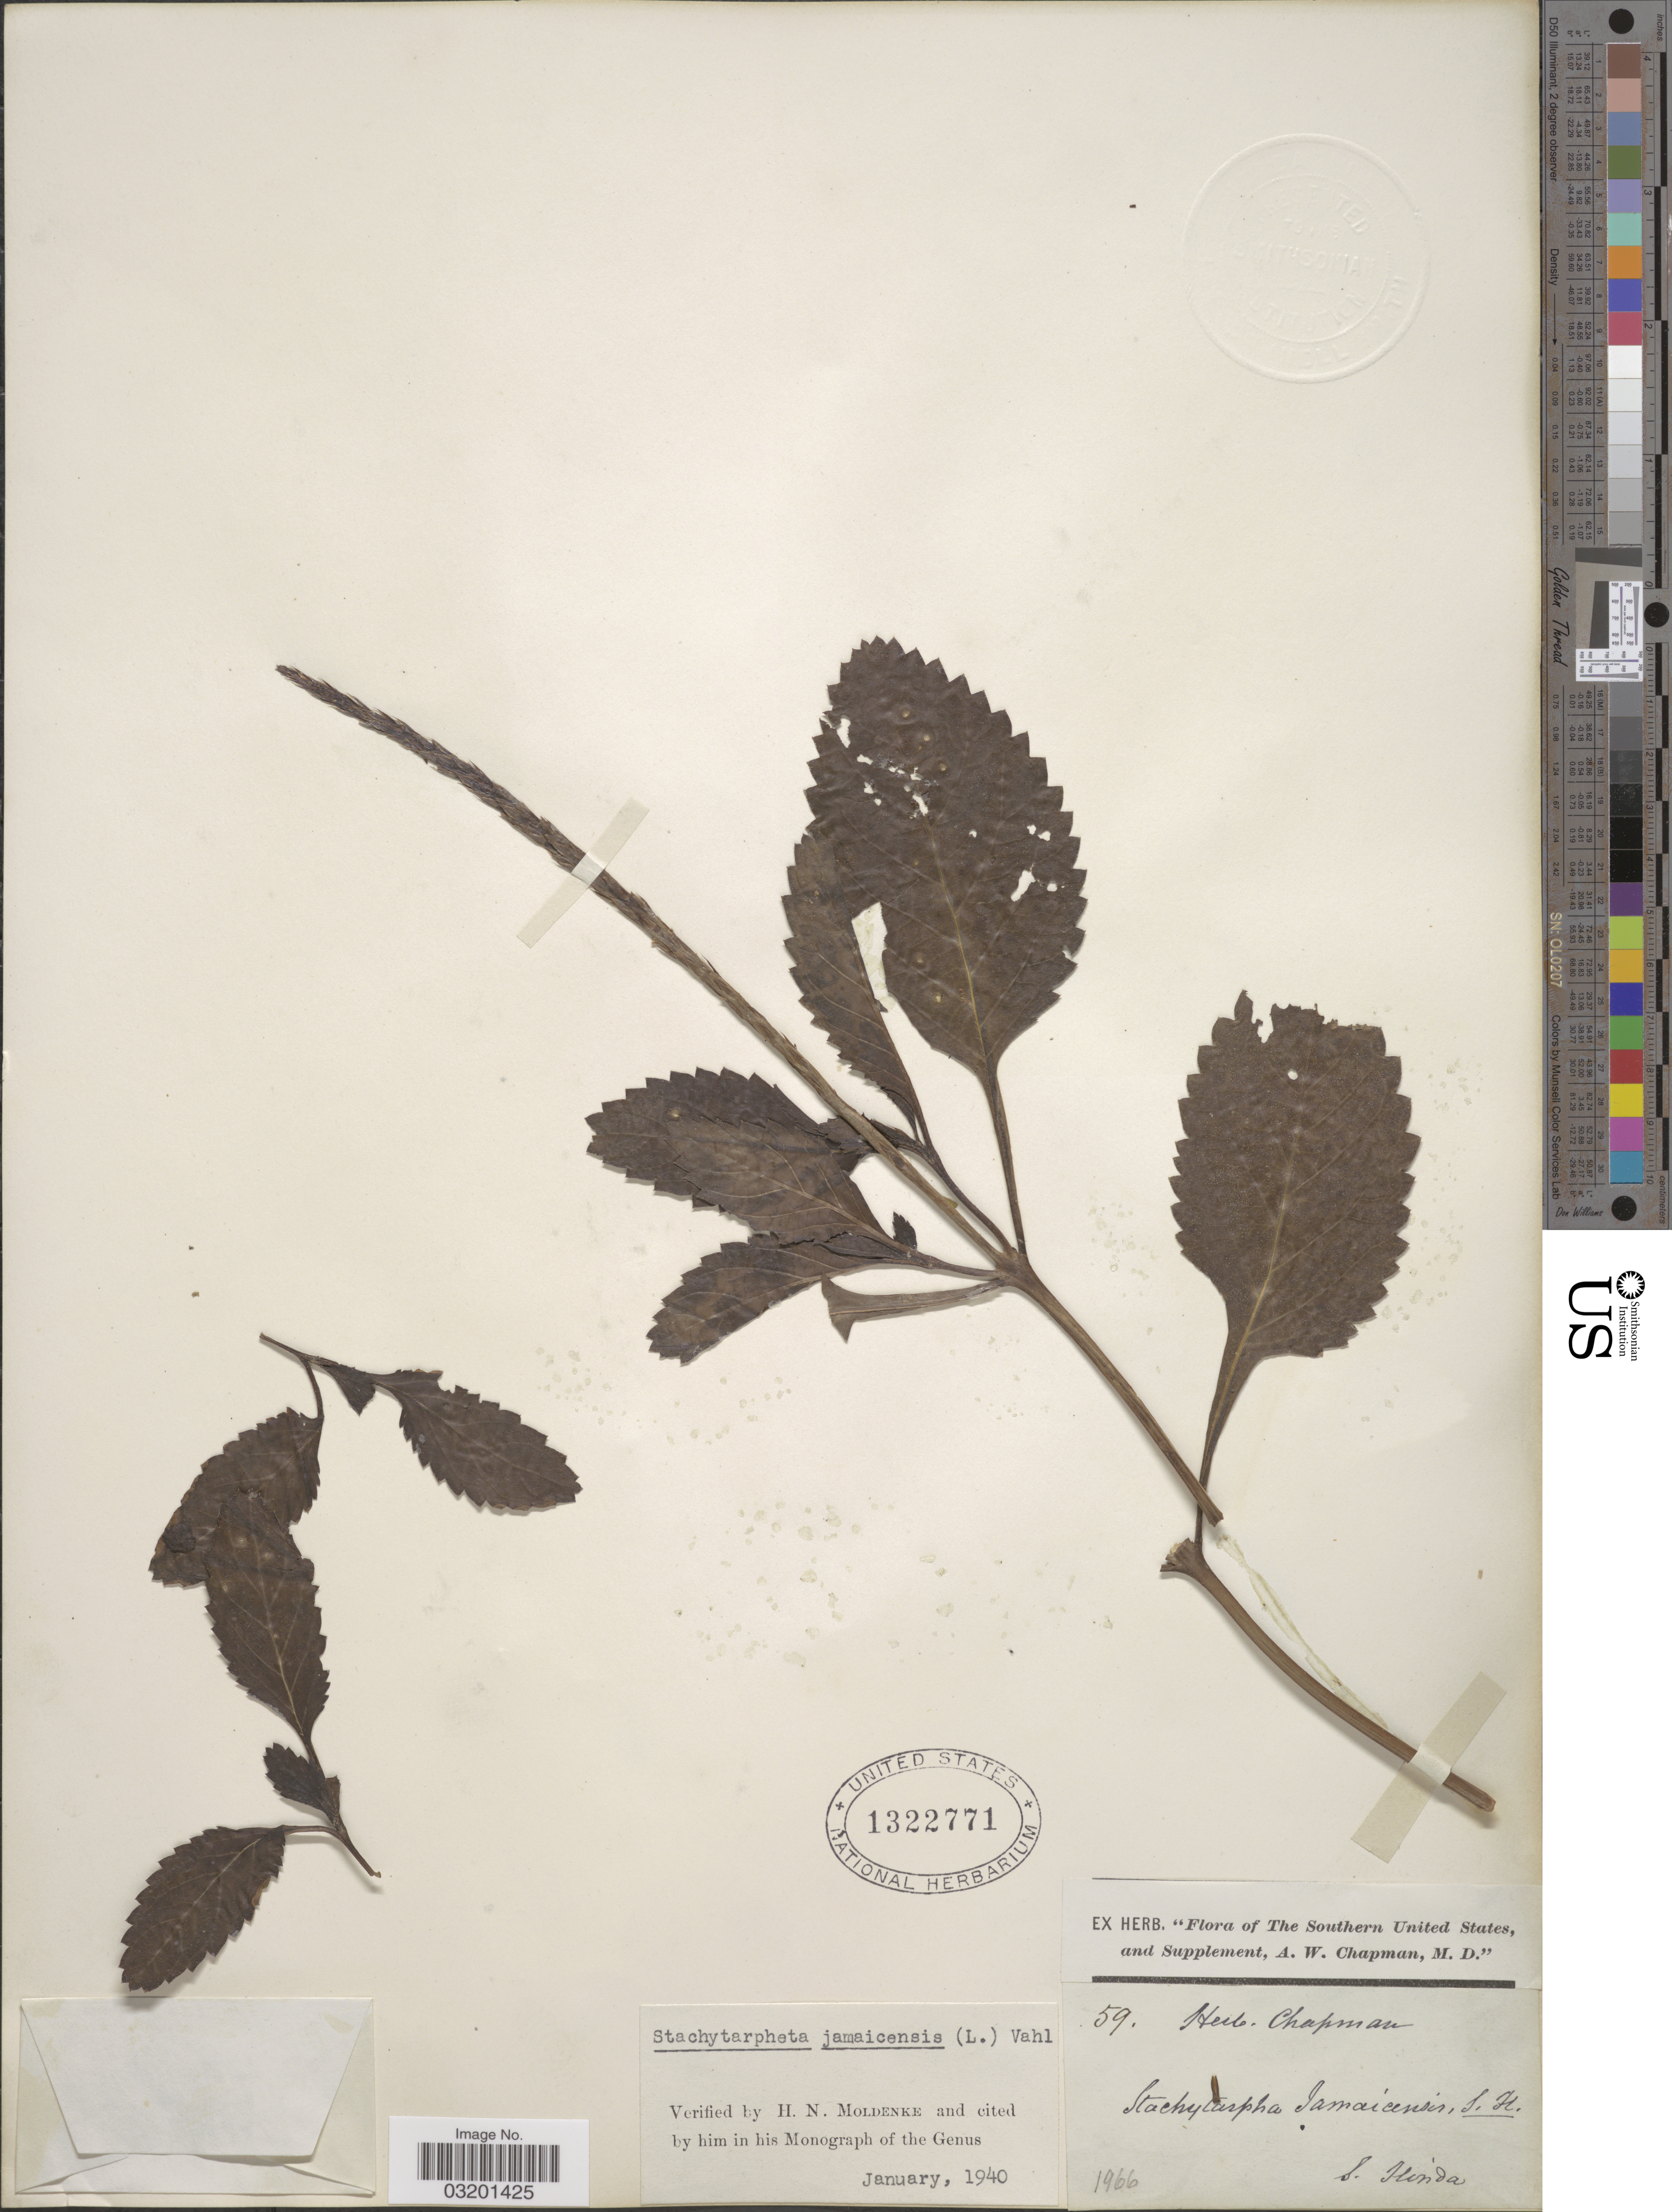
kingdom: Plantae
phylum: Tracheophyta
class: Magnoliopsida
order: Lamiales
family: Verbenaceae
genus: Stachytarpheta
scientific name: Stachytarpheta jamaicensis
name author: (L.) Vahl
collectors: A. W. Chapman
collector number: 59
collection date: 1966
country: United States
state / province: Florida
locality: The Southern United States, and Supplement, S. Florida.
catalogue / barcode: US 1322771